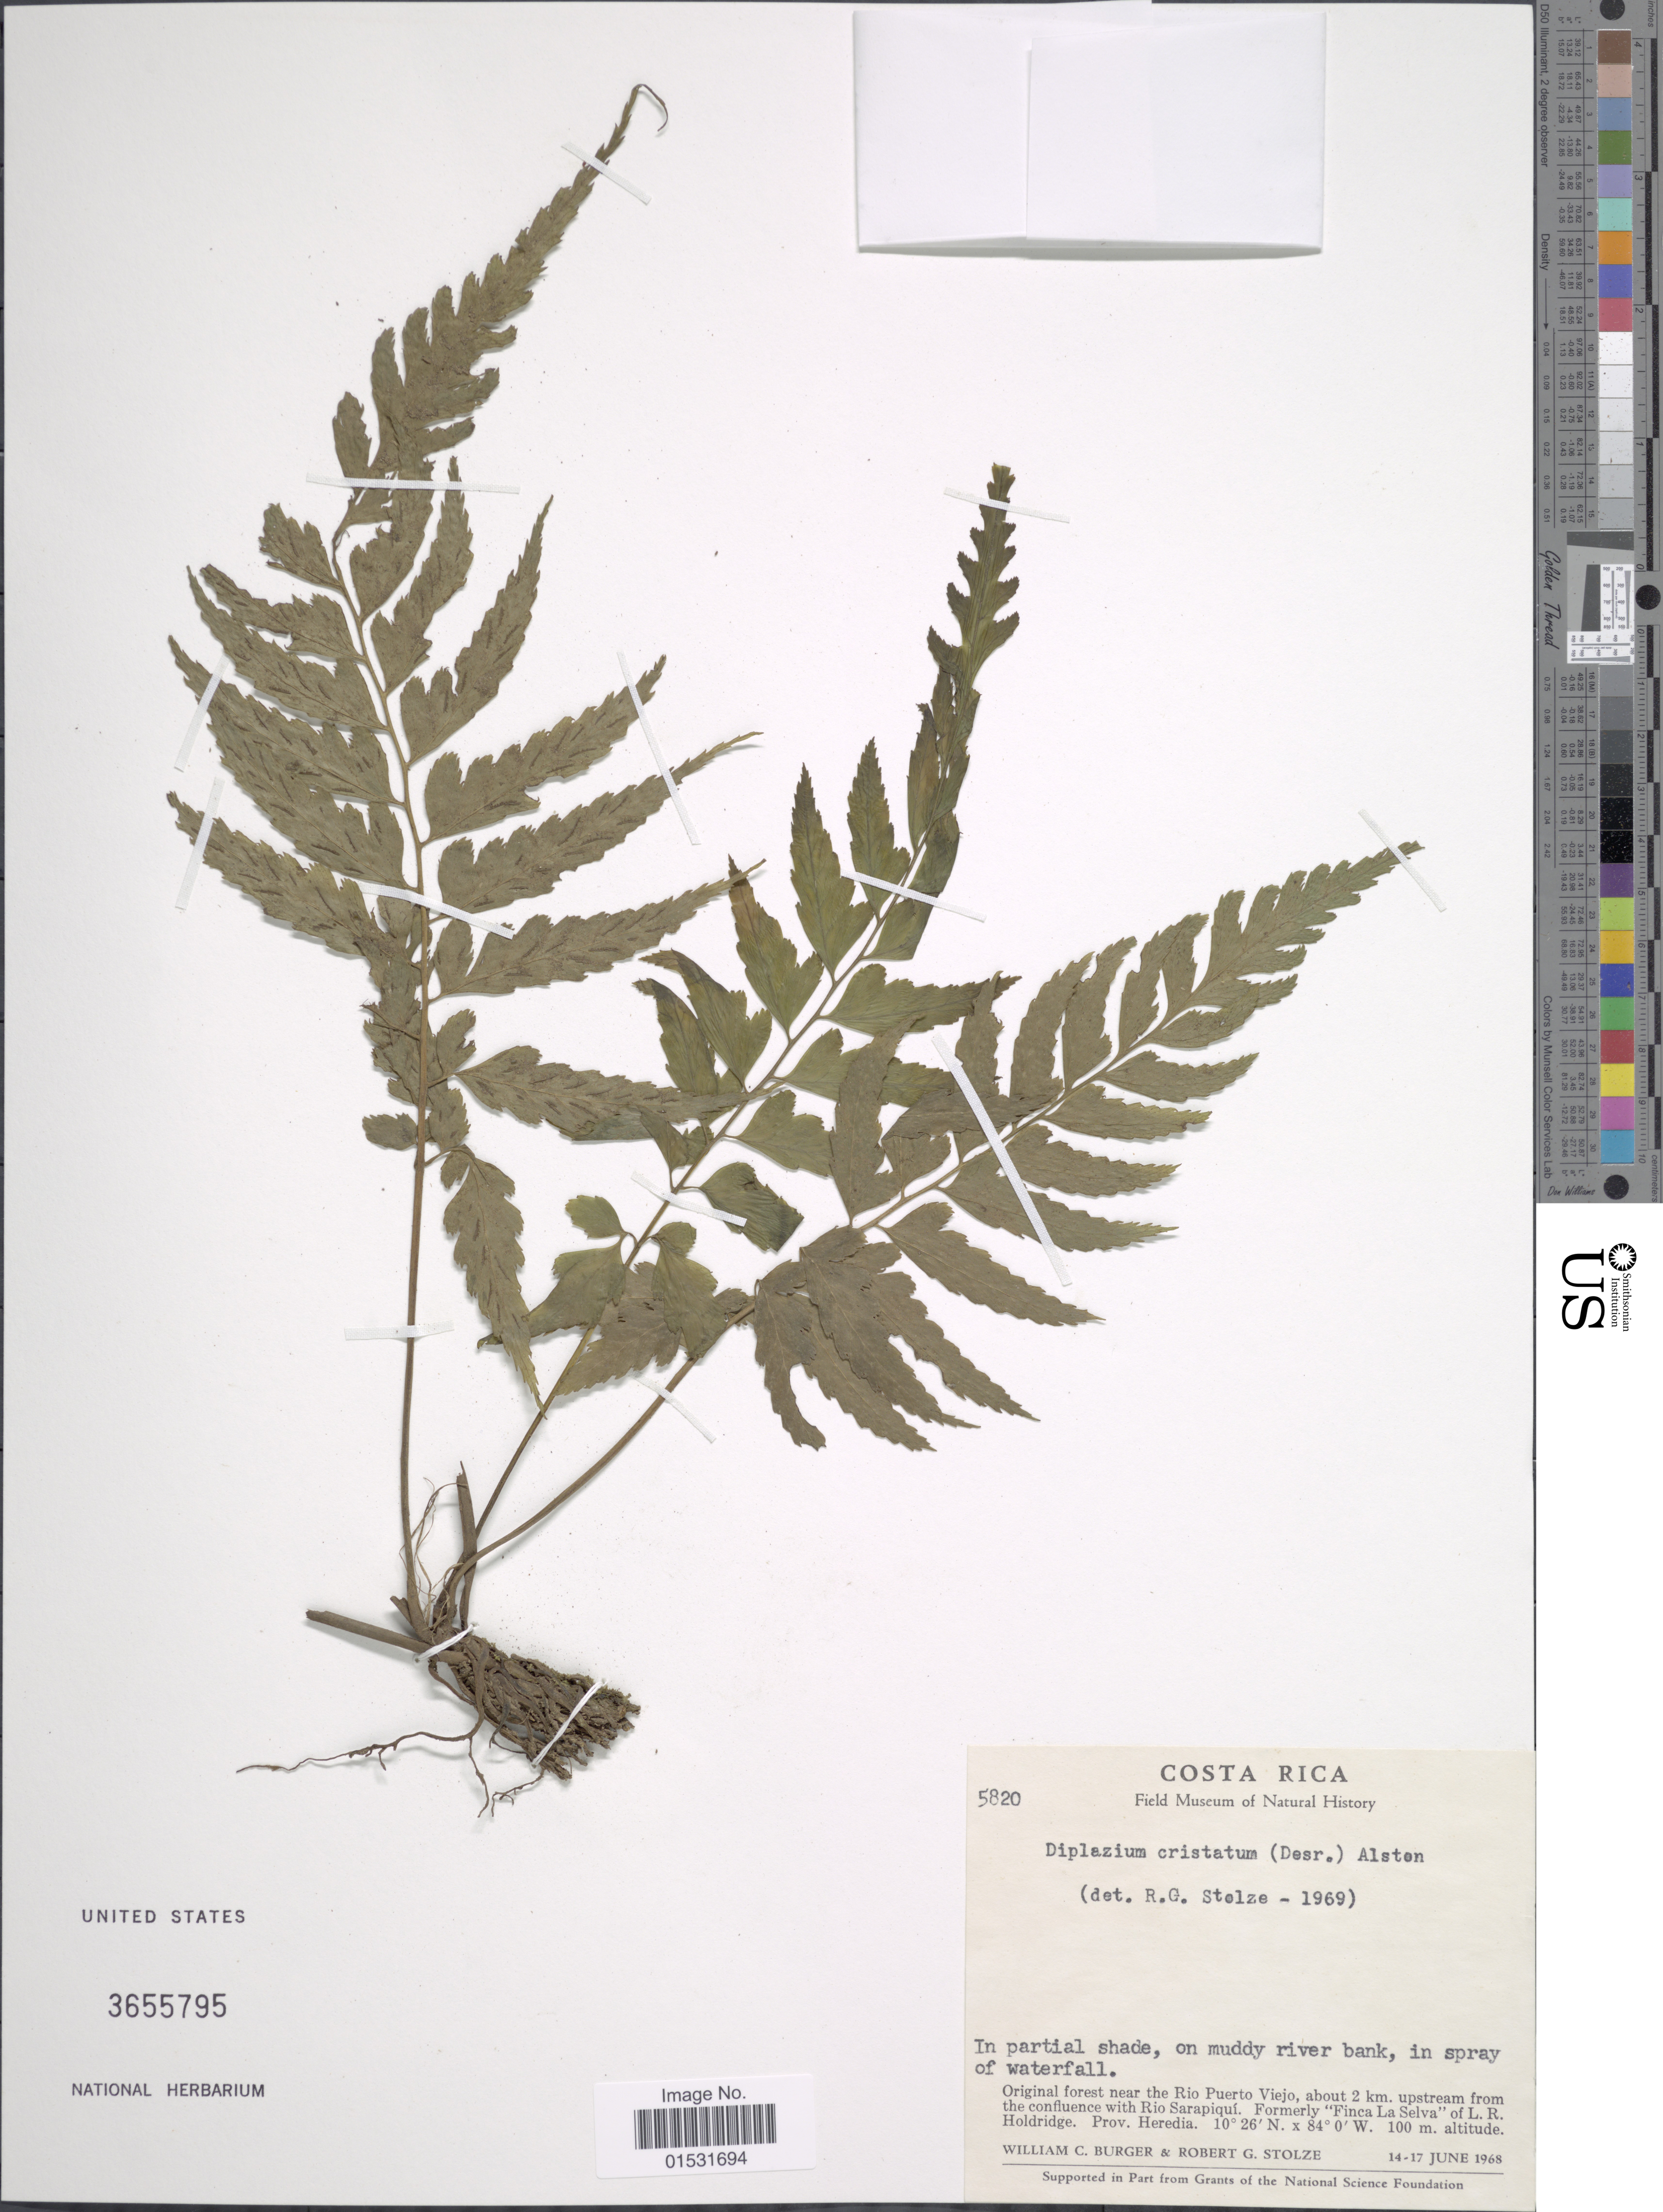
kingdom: Plantae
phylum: Tracheophyta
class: Polypodiopsida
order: Polypodiales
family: Athyriaceae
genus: Diplazium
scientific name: Diplazium cristatum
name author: (Desr.) Alston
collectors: W. Burger & R. G. Stolze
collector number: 5820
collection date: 1968-06-14/1968-06-17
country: Costa Rica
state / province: Heredia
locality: In partial shade, on muddy river bank, in spray of waterfall. Original forest near the Rio Puerto Viejo, about 2 km. upstream from the confluence with Rio Sarapiqui. Formerly 'Finca La Selva' of L. R. Holdrige. Prov. Heredia.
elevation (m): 100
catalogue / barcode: US 3655795